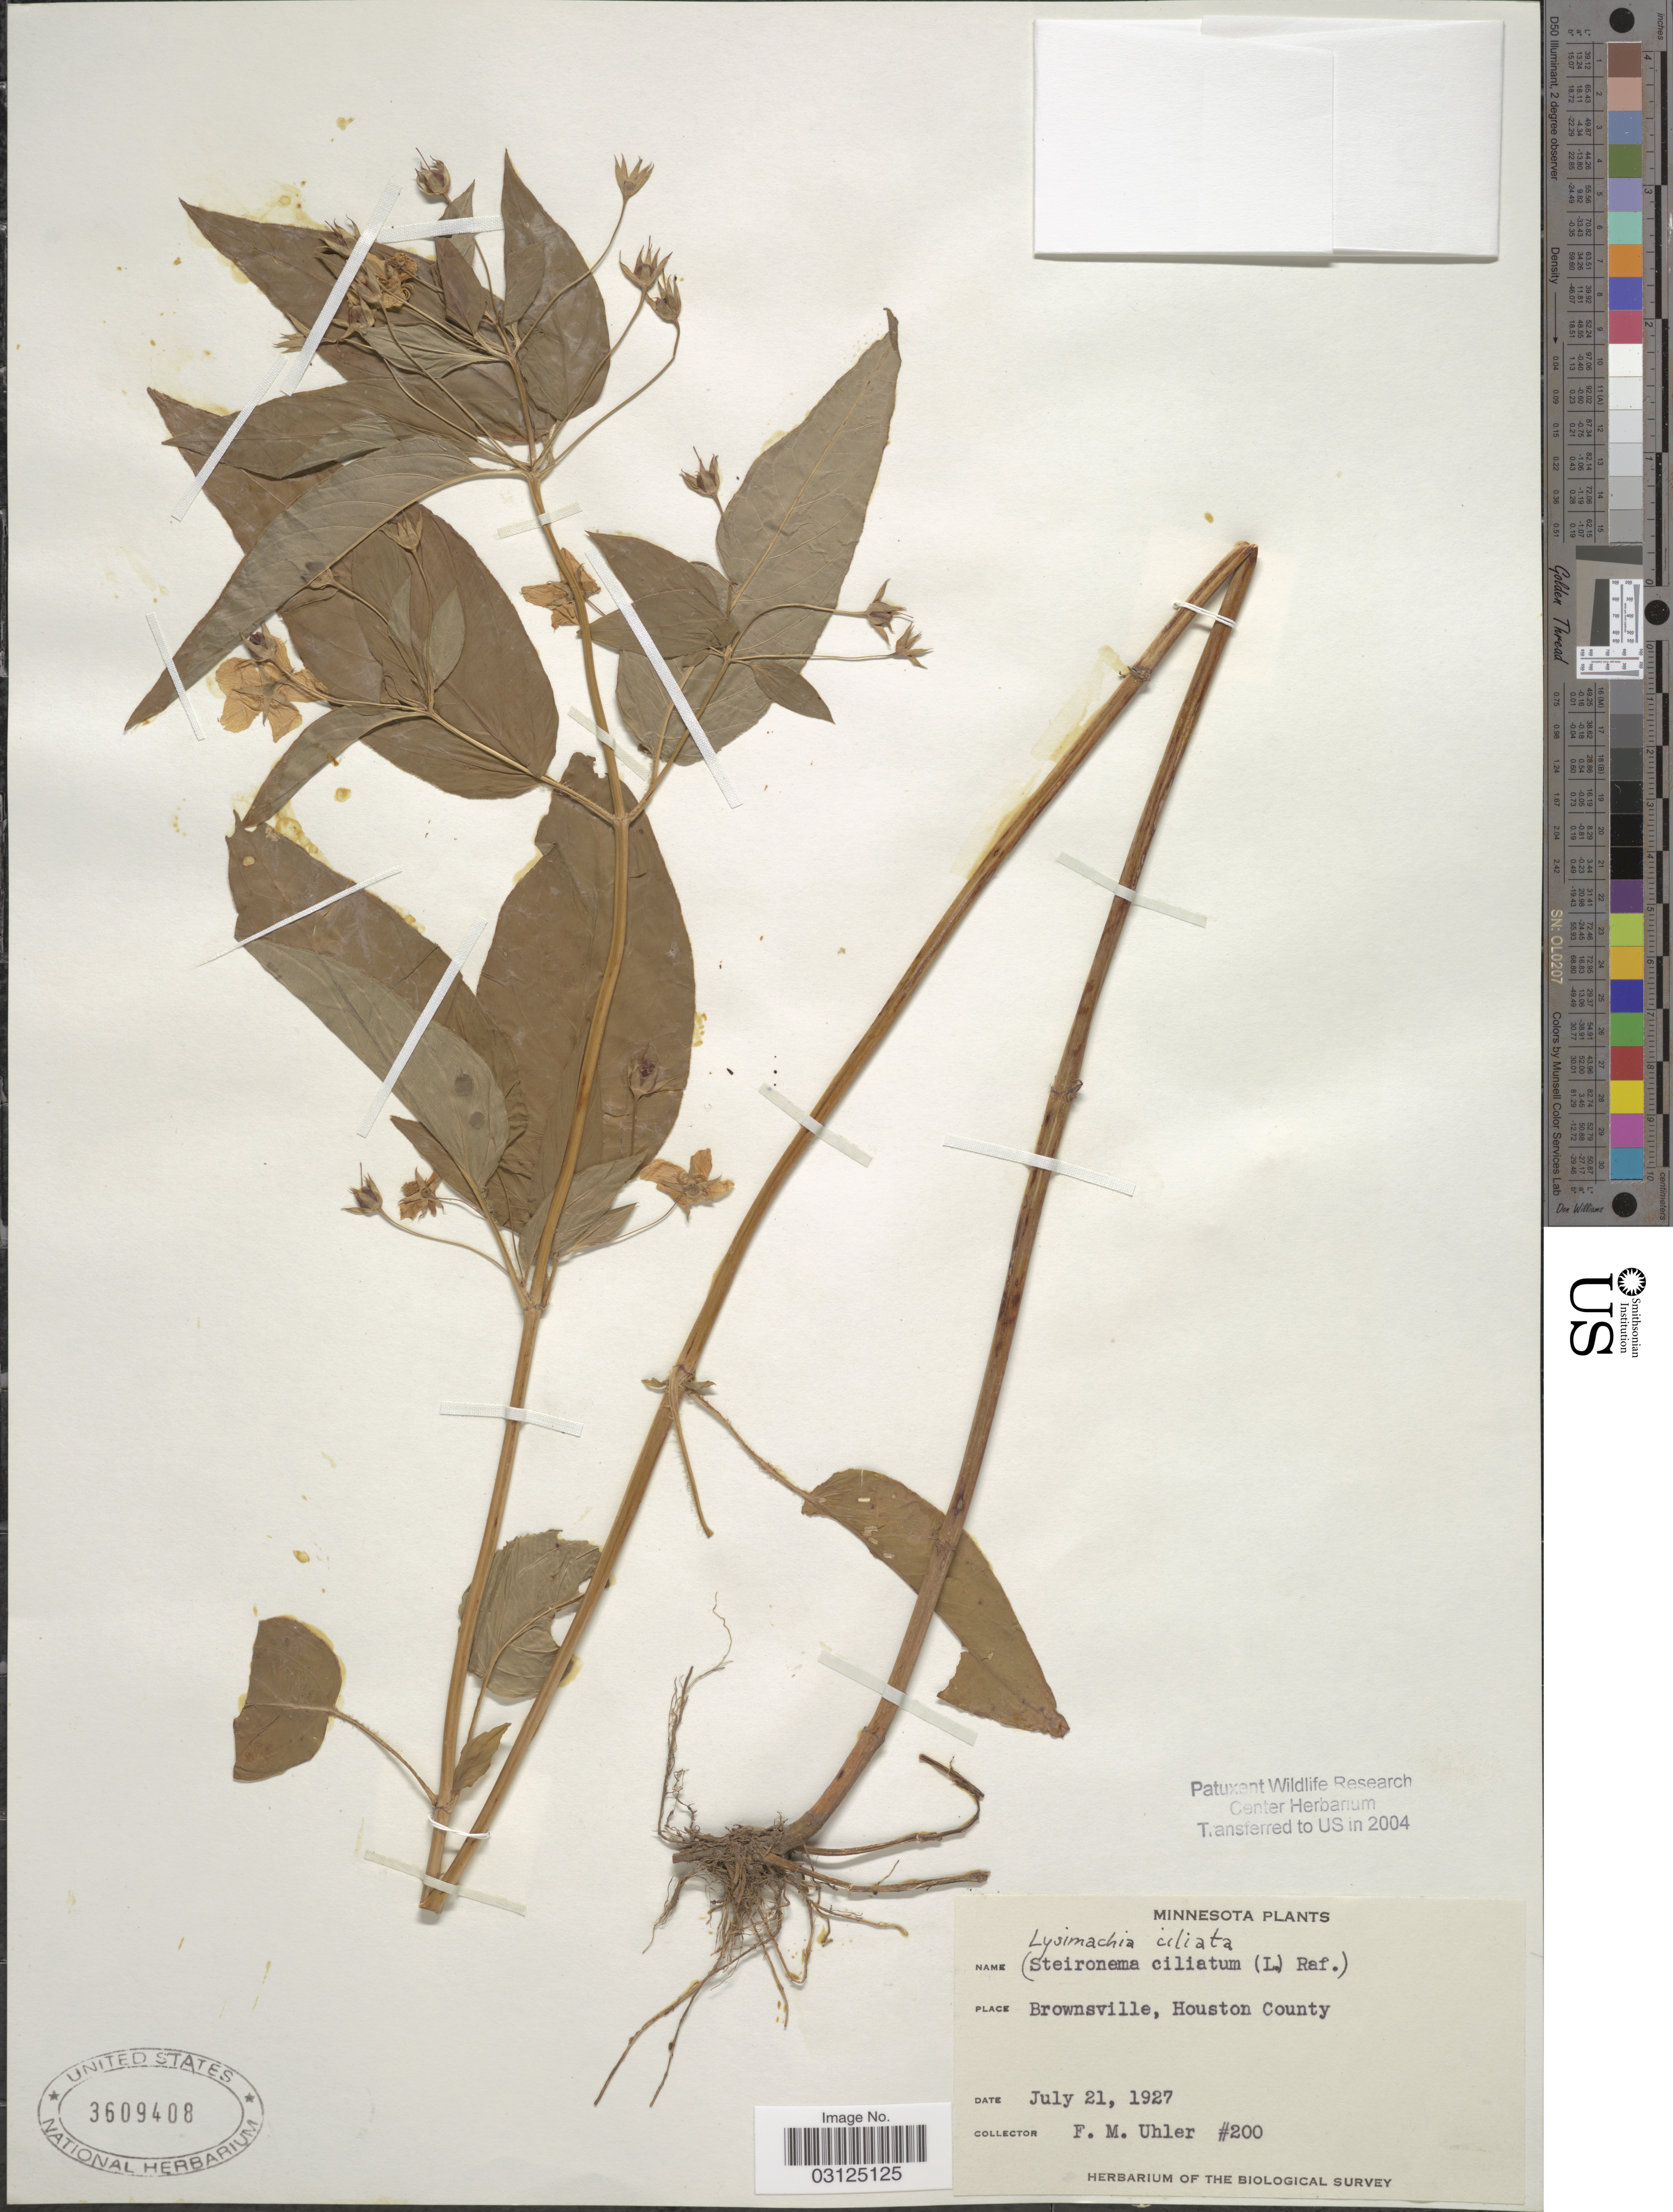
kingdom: Plantae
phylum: Tracheophyta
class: Magnoliopsida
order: Ericales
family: Primulaceae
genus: Lysimachia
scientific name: Lysimachia ciliata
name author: L.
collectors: F. M. Uhler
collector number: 200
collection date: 1927-07-21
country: United States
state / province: Minnesota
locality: Brownsville, Houston County.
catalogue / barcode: US 3609408